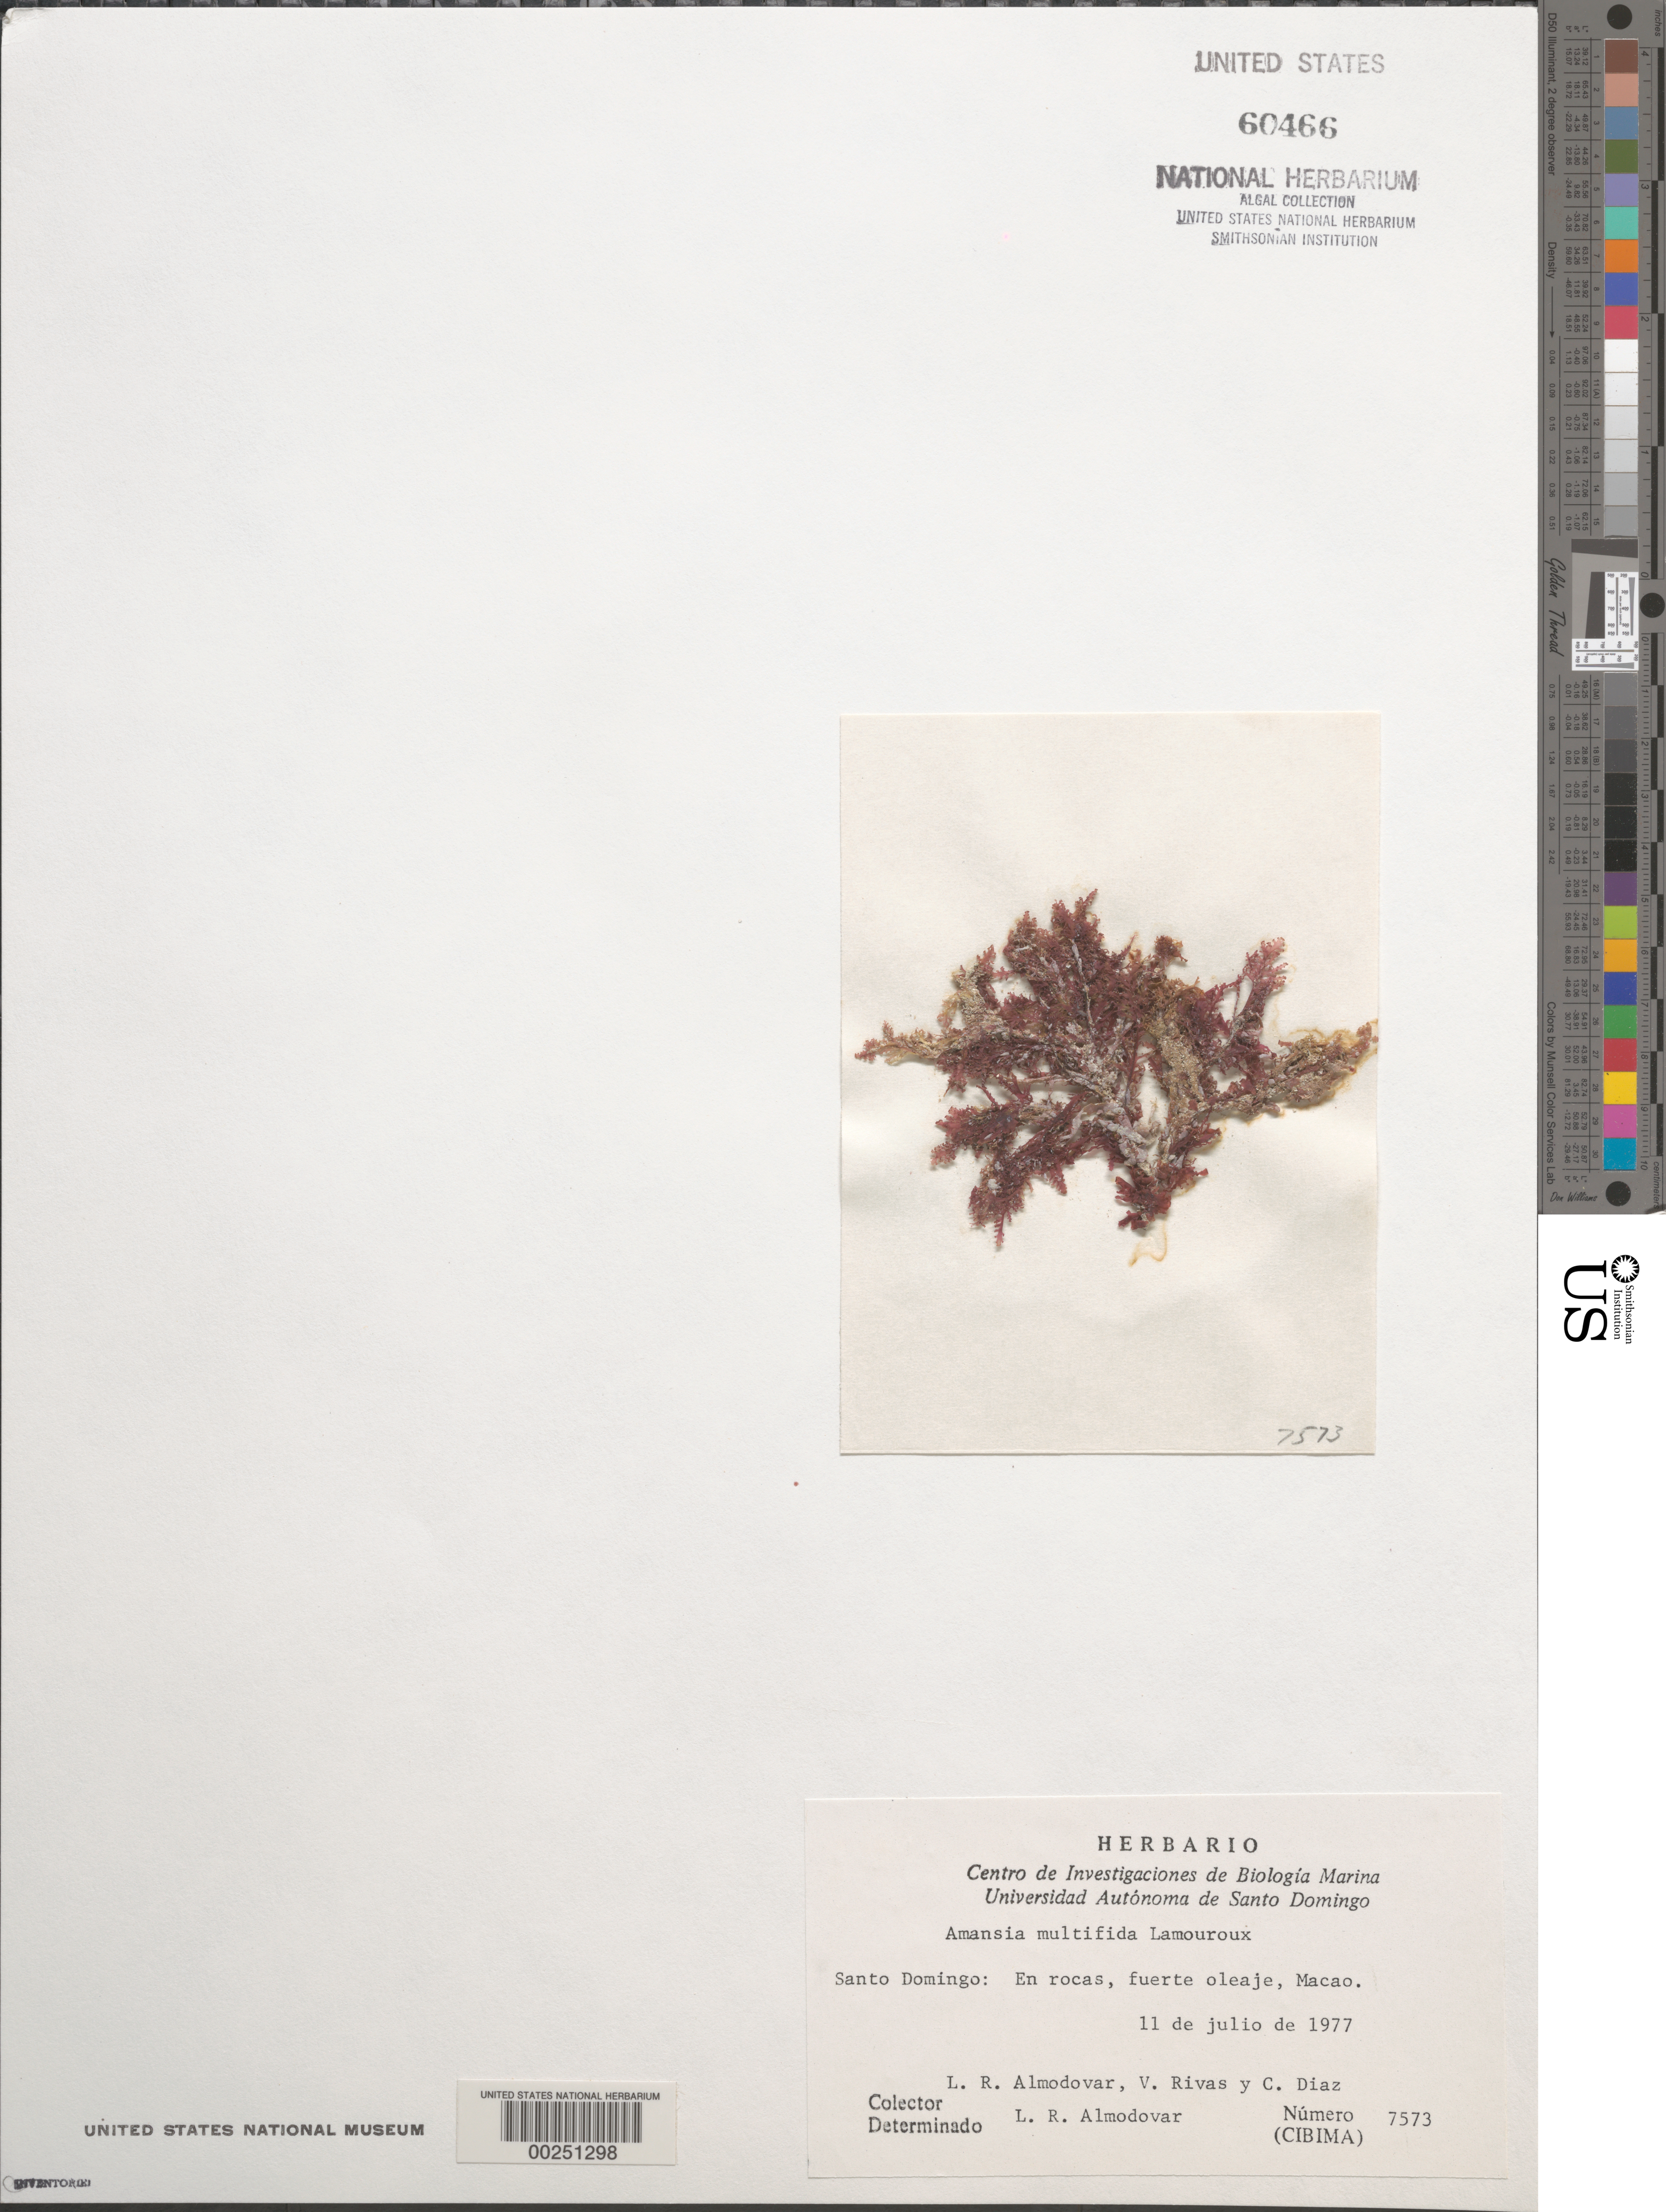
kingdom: Plantae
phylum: Rhodophyta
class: Florideophyceae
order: Ceramiales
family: Rhodomelaceae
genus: Amansia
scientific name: Amansia multifida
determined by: Almodovar, L. R.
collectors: L. Almodovar, V. Rivas & C. Díaz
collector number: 7573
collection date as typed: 11 Jul 1977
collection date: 1977-07-11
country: Dominican Republic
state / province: La Altagracía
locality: Macao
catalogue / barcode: US 60466